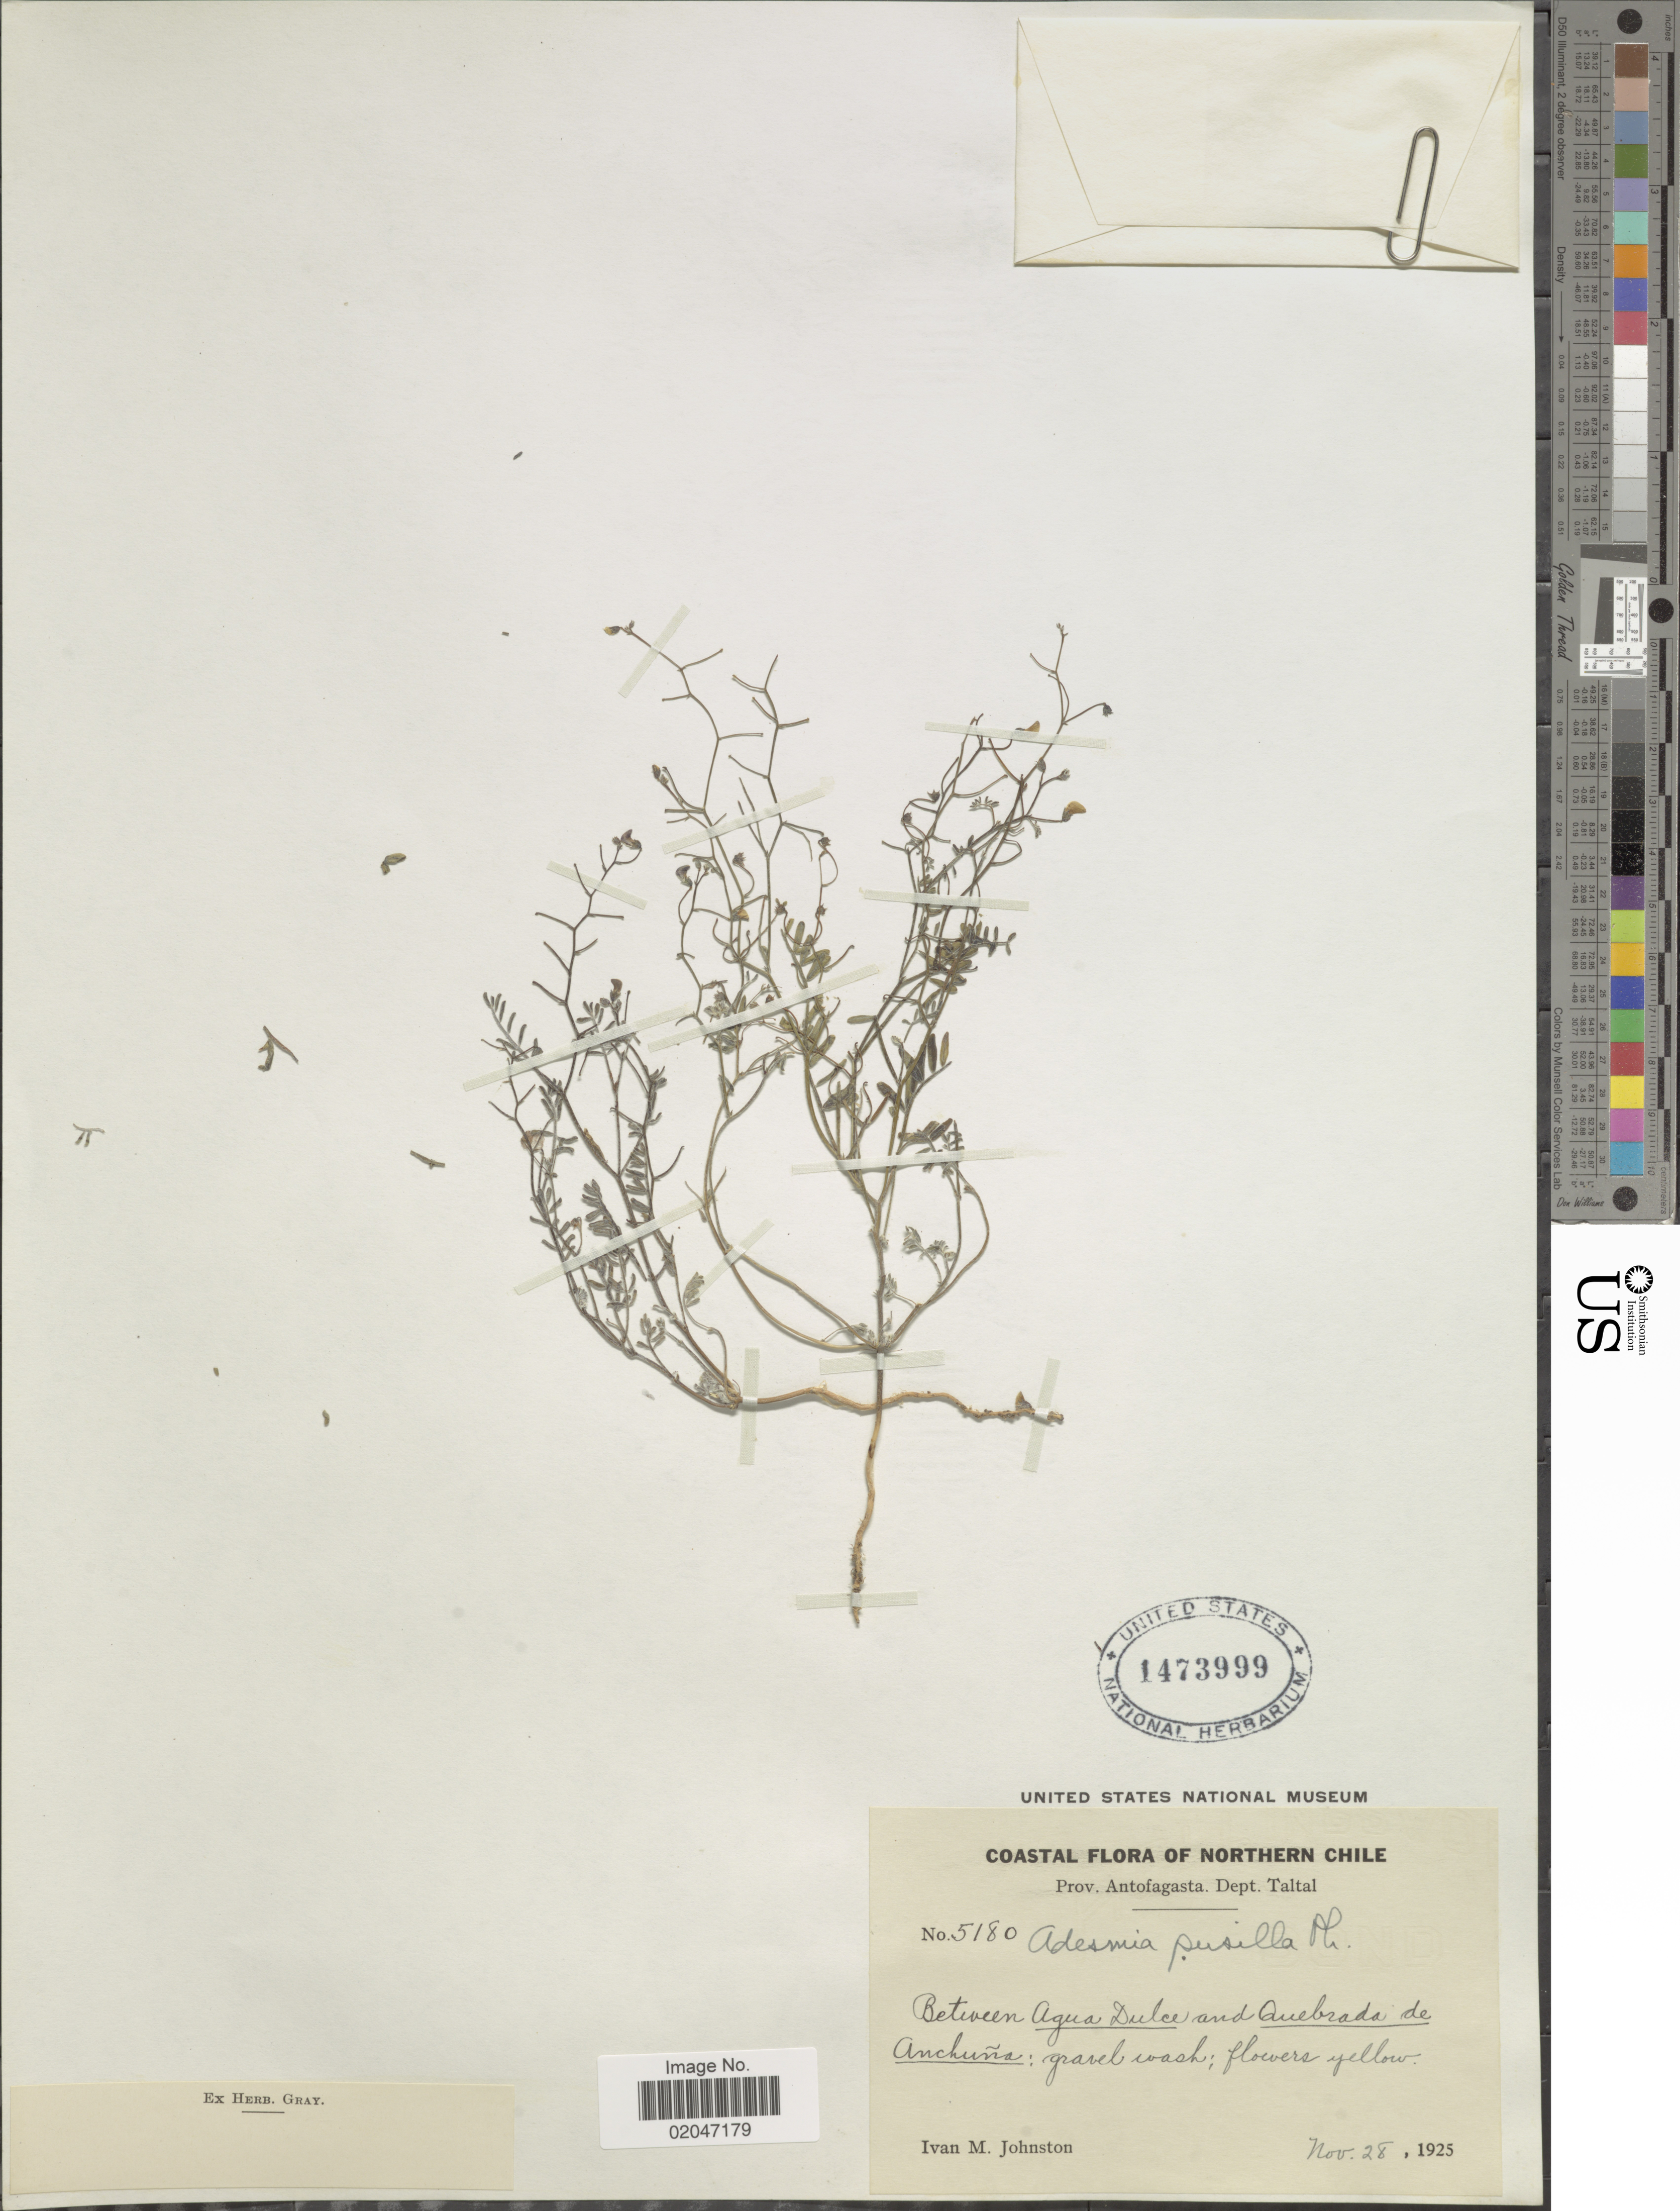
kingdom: Plantae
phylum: Tracheophyta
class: Magnoliopsida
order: Fabales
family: Fabaceae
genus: Adesmia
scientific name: Adesmia pusilla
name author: Phil.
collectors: I.M. Johnston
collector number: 5180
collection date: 1925-11-28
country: Chile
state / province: Antofagasta (II)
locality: Coastal of Northern Chile, Dept. Taltal, Between Agua Dulce and Quebrada de Anchuña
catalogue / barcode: US 1473999